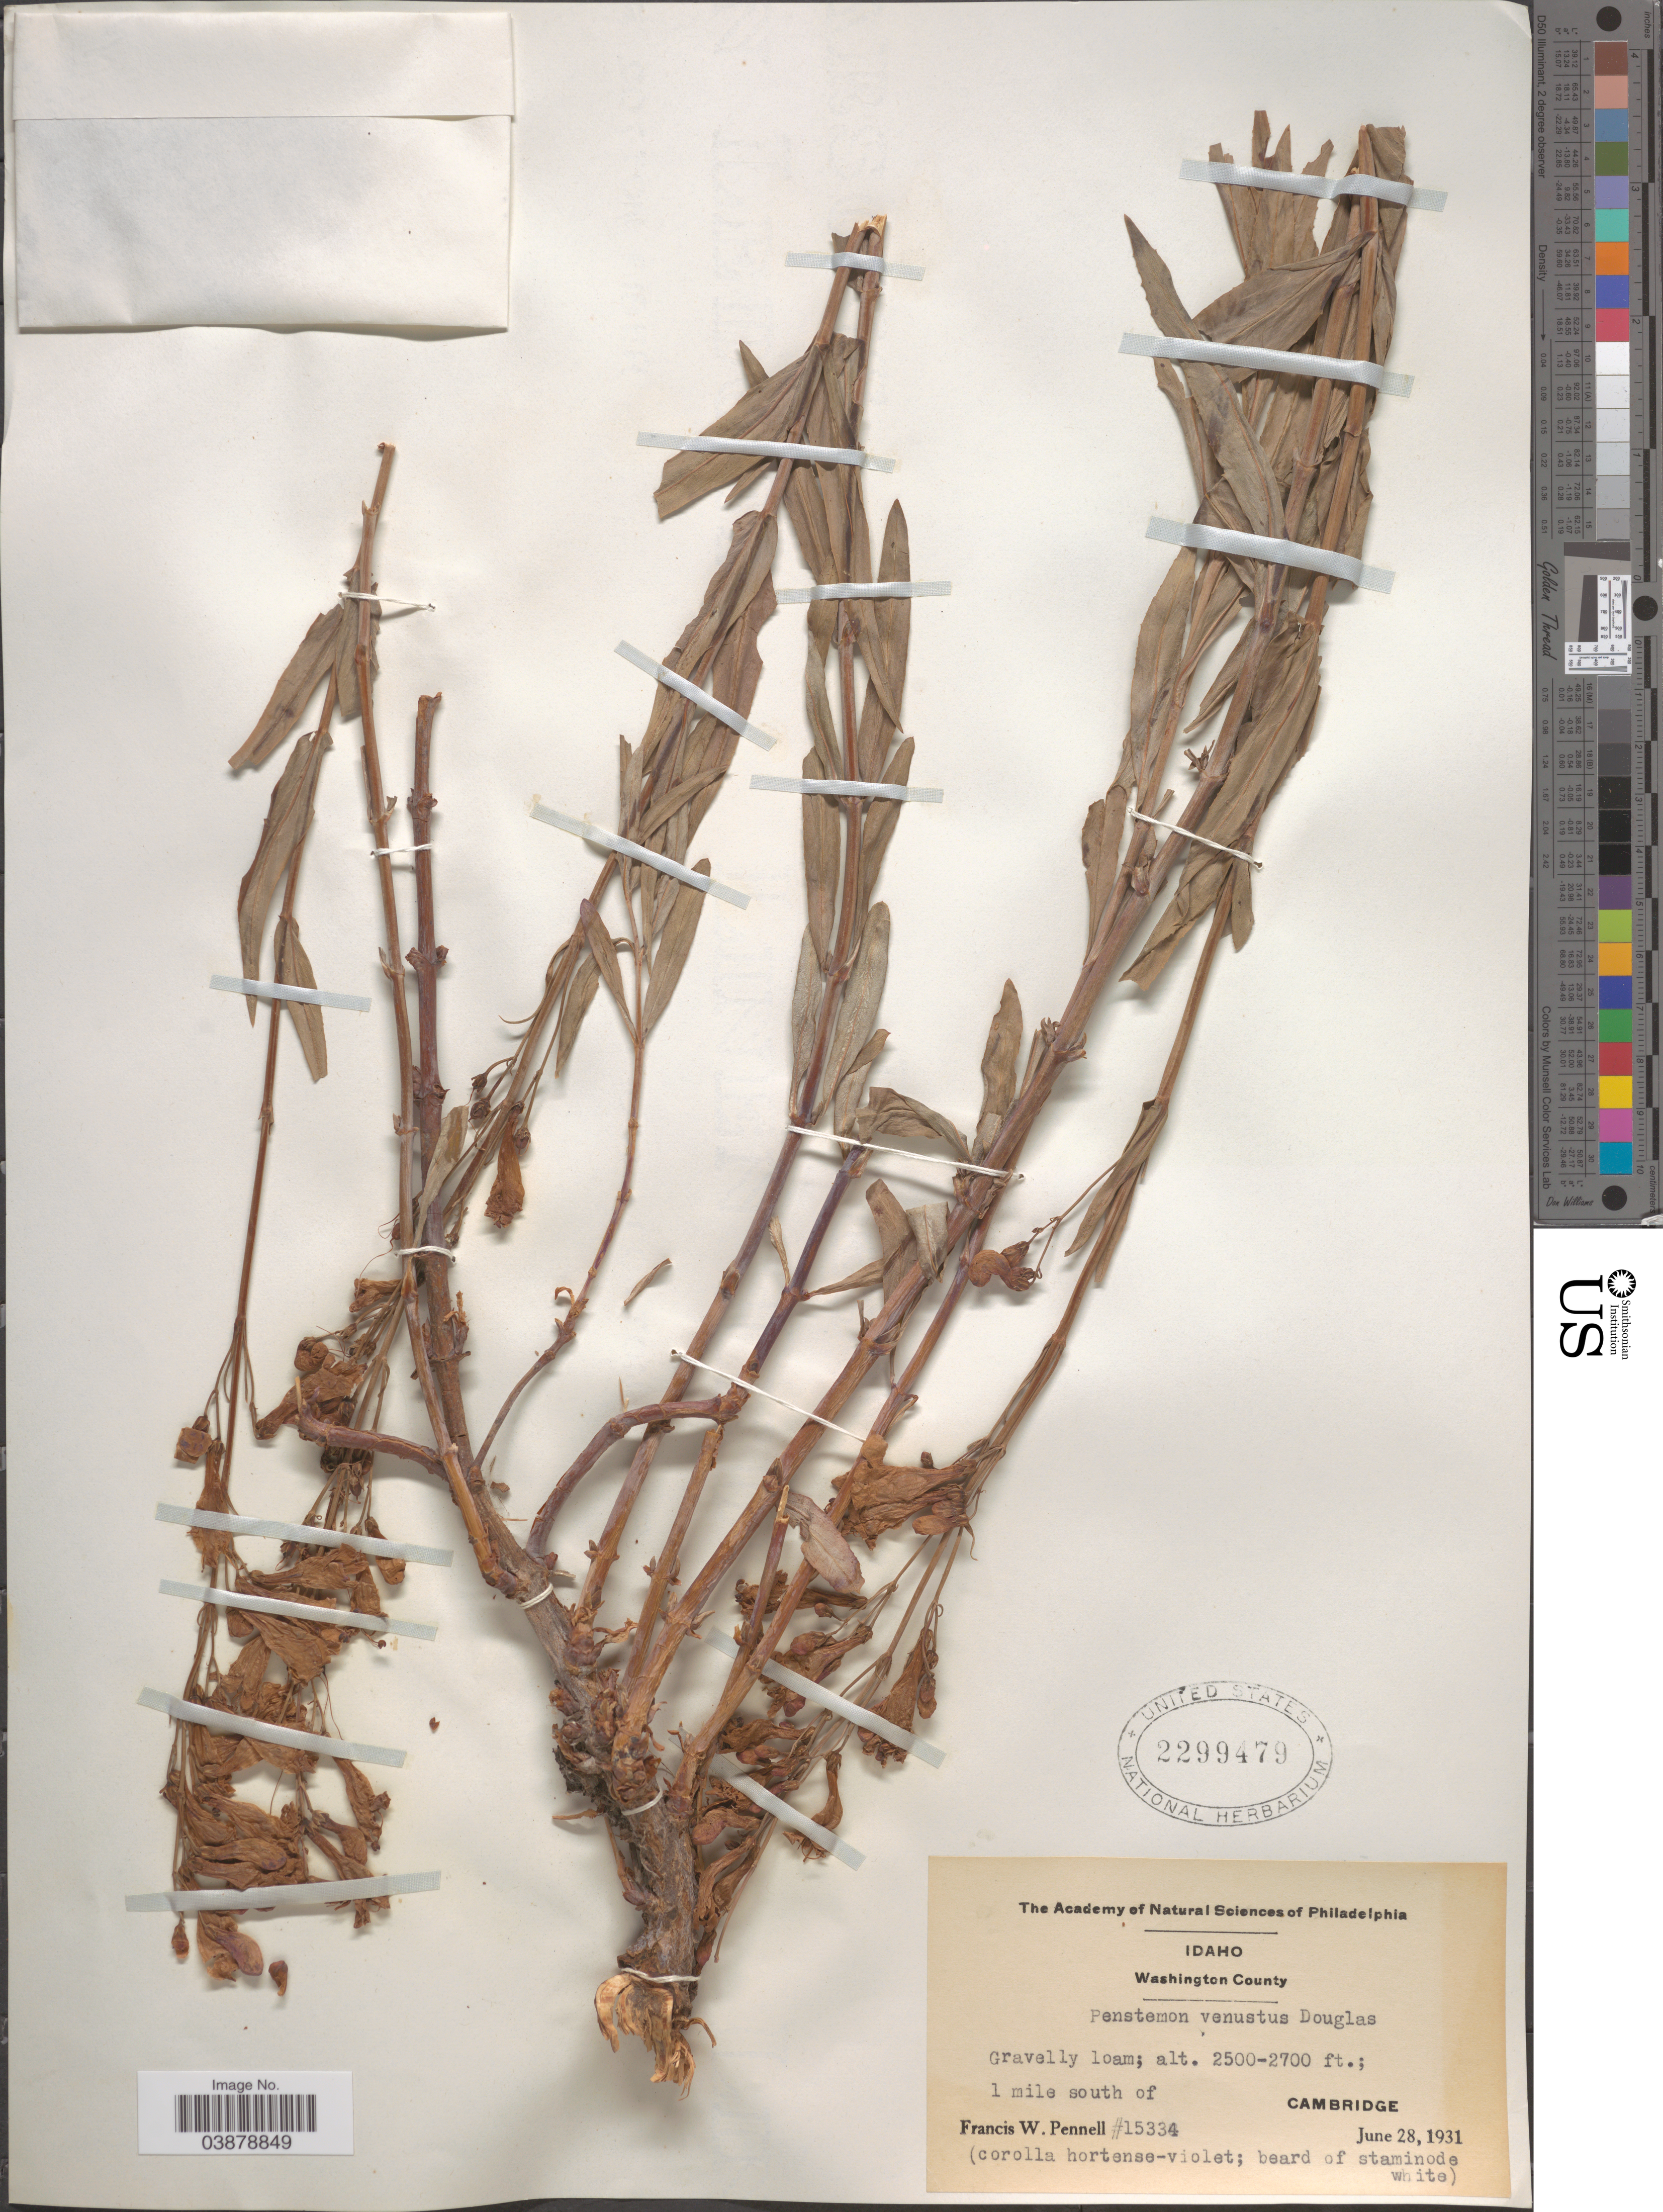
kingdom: Plantae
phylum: Tracheophyta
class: Magnoliopsida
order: Lamiales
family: Plantaginaceae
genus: Penstemon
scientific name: Penstemon venustus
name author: Douglas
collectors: F. W. Pennell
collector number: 15334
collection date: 1931-06-28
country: United States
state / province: Idaho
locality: Washington County. 1 mile south of Cambridge.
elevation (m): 762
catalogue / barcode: US 2299479